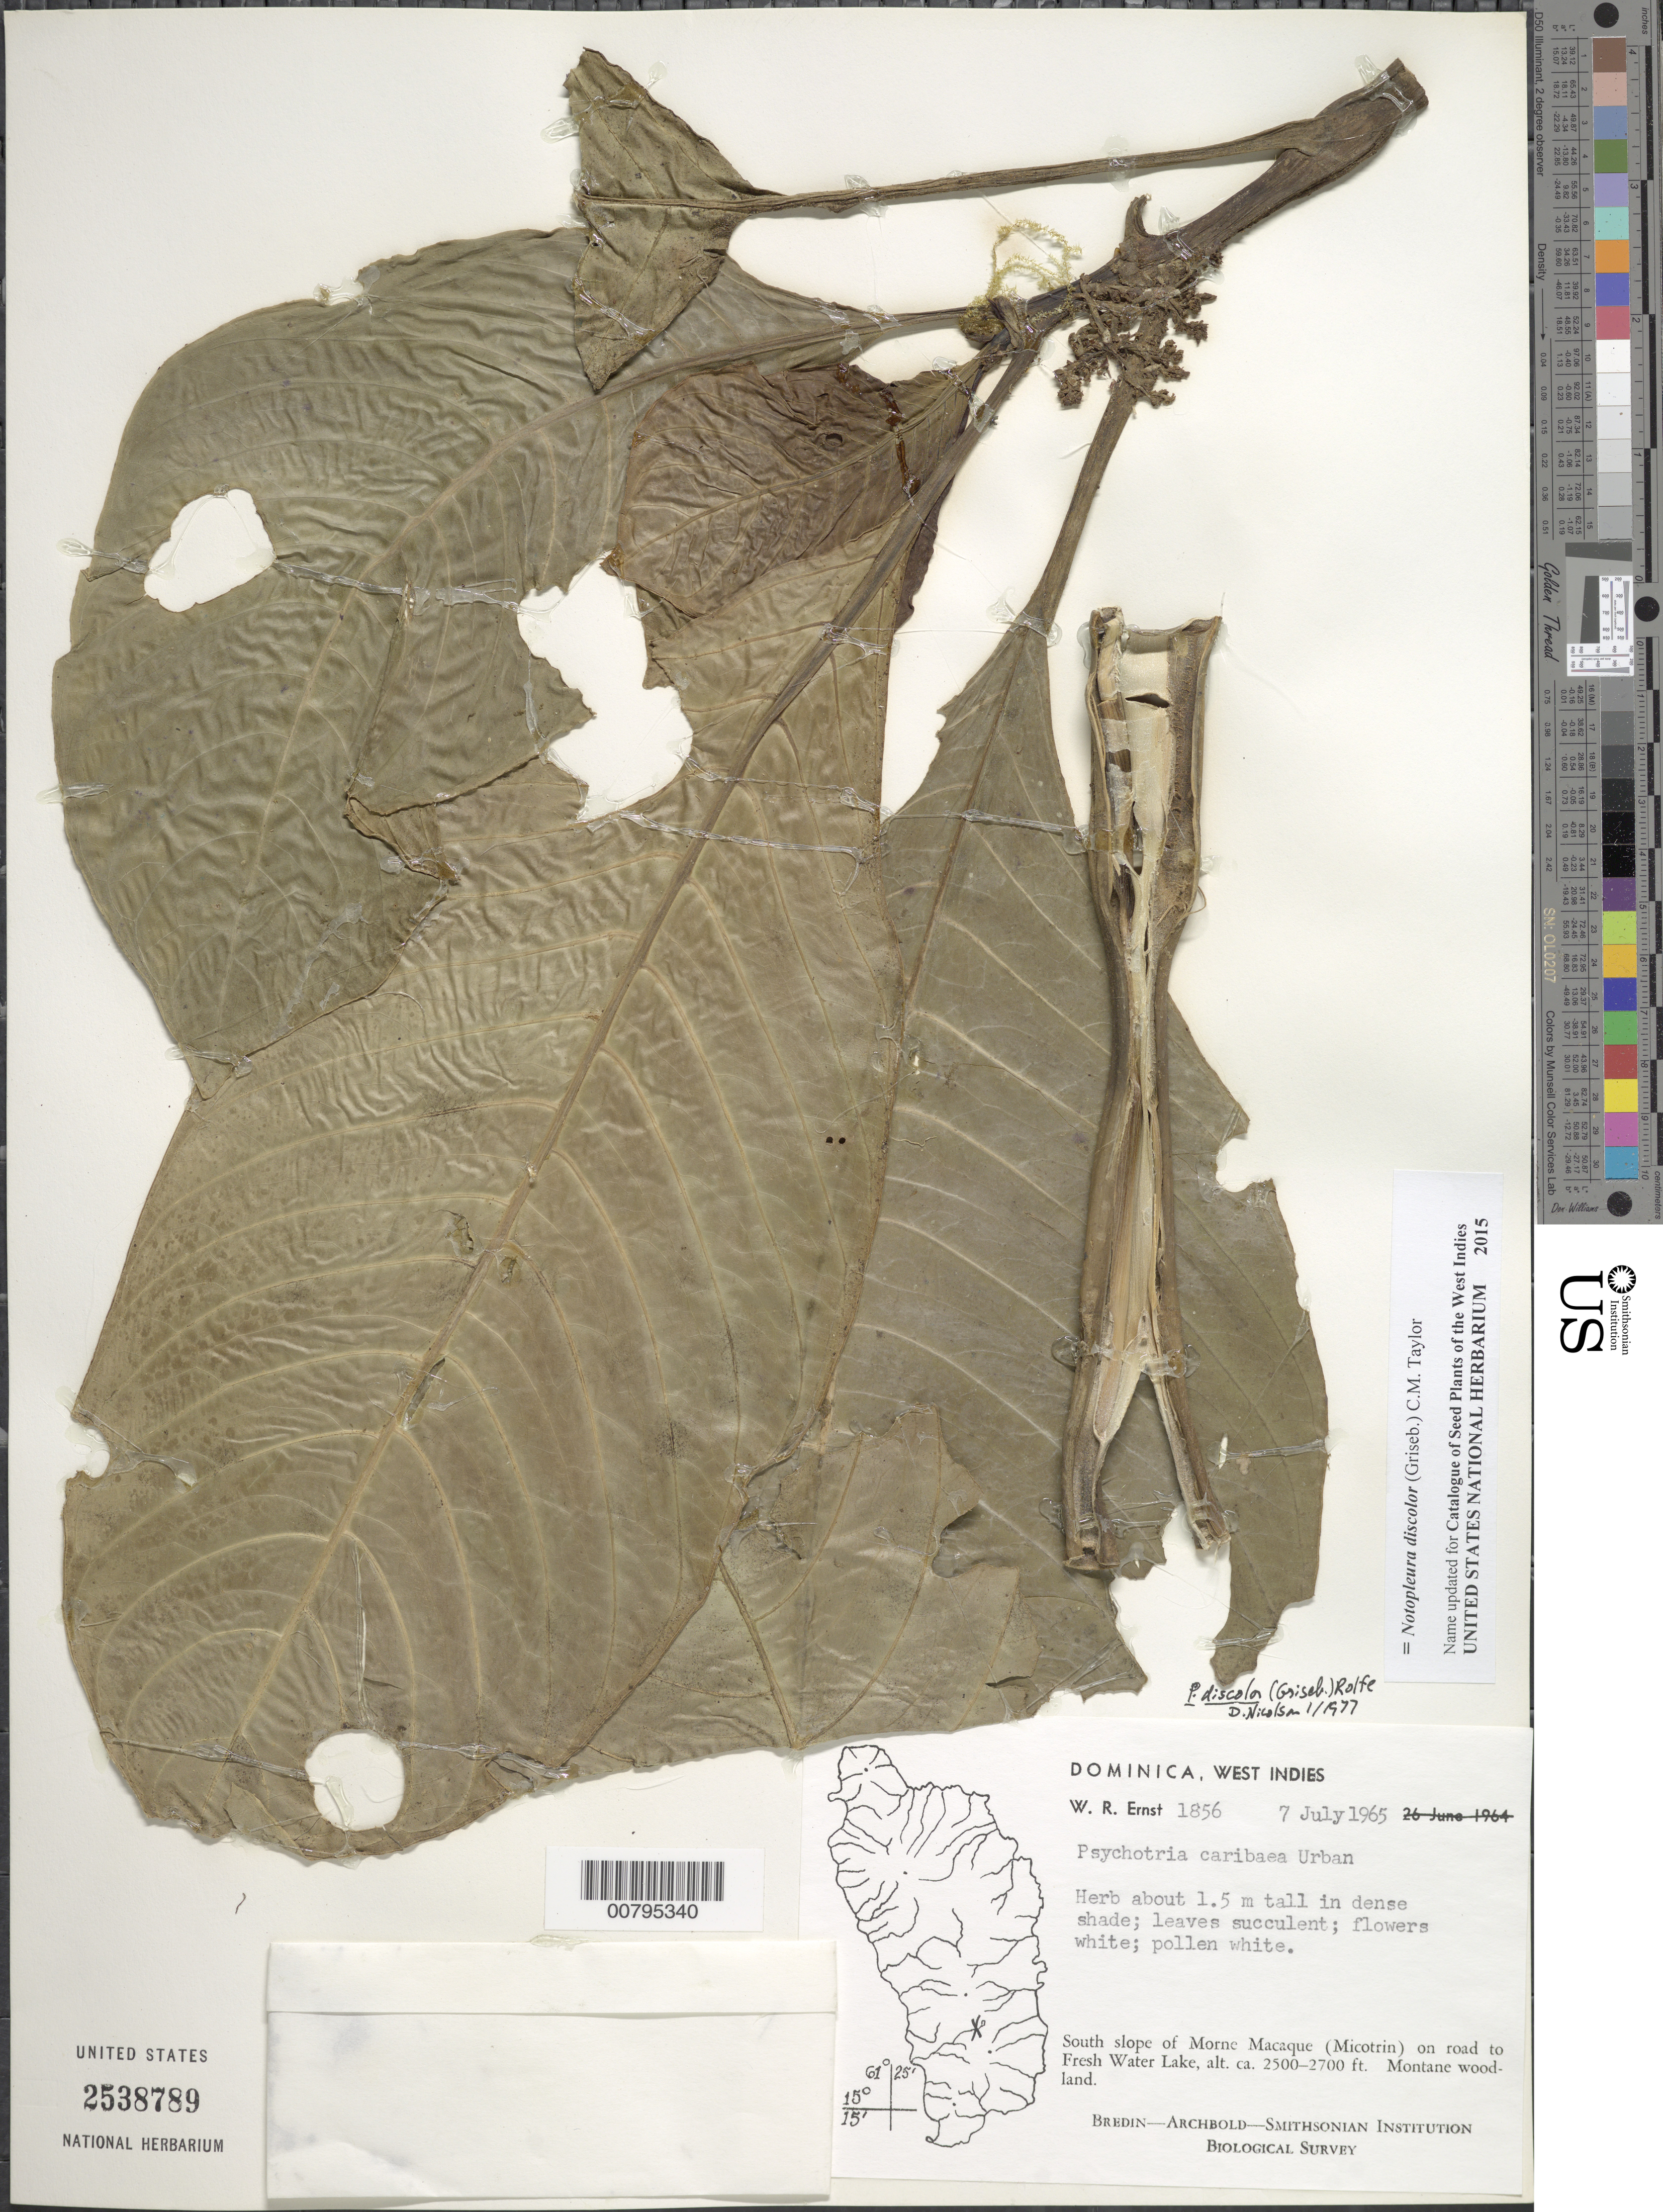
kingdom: Plantae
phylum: Tracheophyta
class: Magnoliopsida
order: Gentianales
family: Rubiaceae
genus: Notopleura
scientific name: Notopleura discolor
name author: (Griseb.) C.M. Taylor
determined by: Nicolson, Dan H.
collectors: W. R. Ernst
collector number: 1856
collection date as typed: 07 Jul 1965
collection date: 1965-07-07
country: Dominica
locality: South slope of Morne Macaque (Micotrin) on road to Fresh Water Lake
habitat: Montane woodland, in dense shade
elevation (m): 762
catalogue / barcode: US 2538789